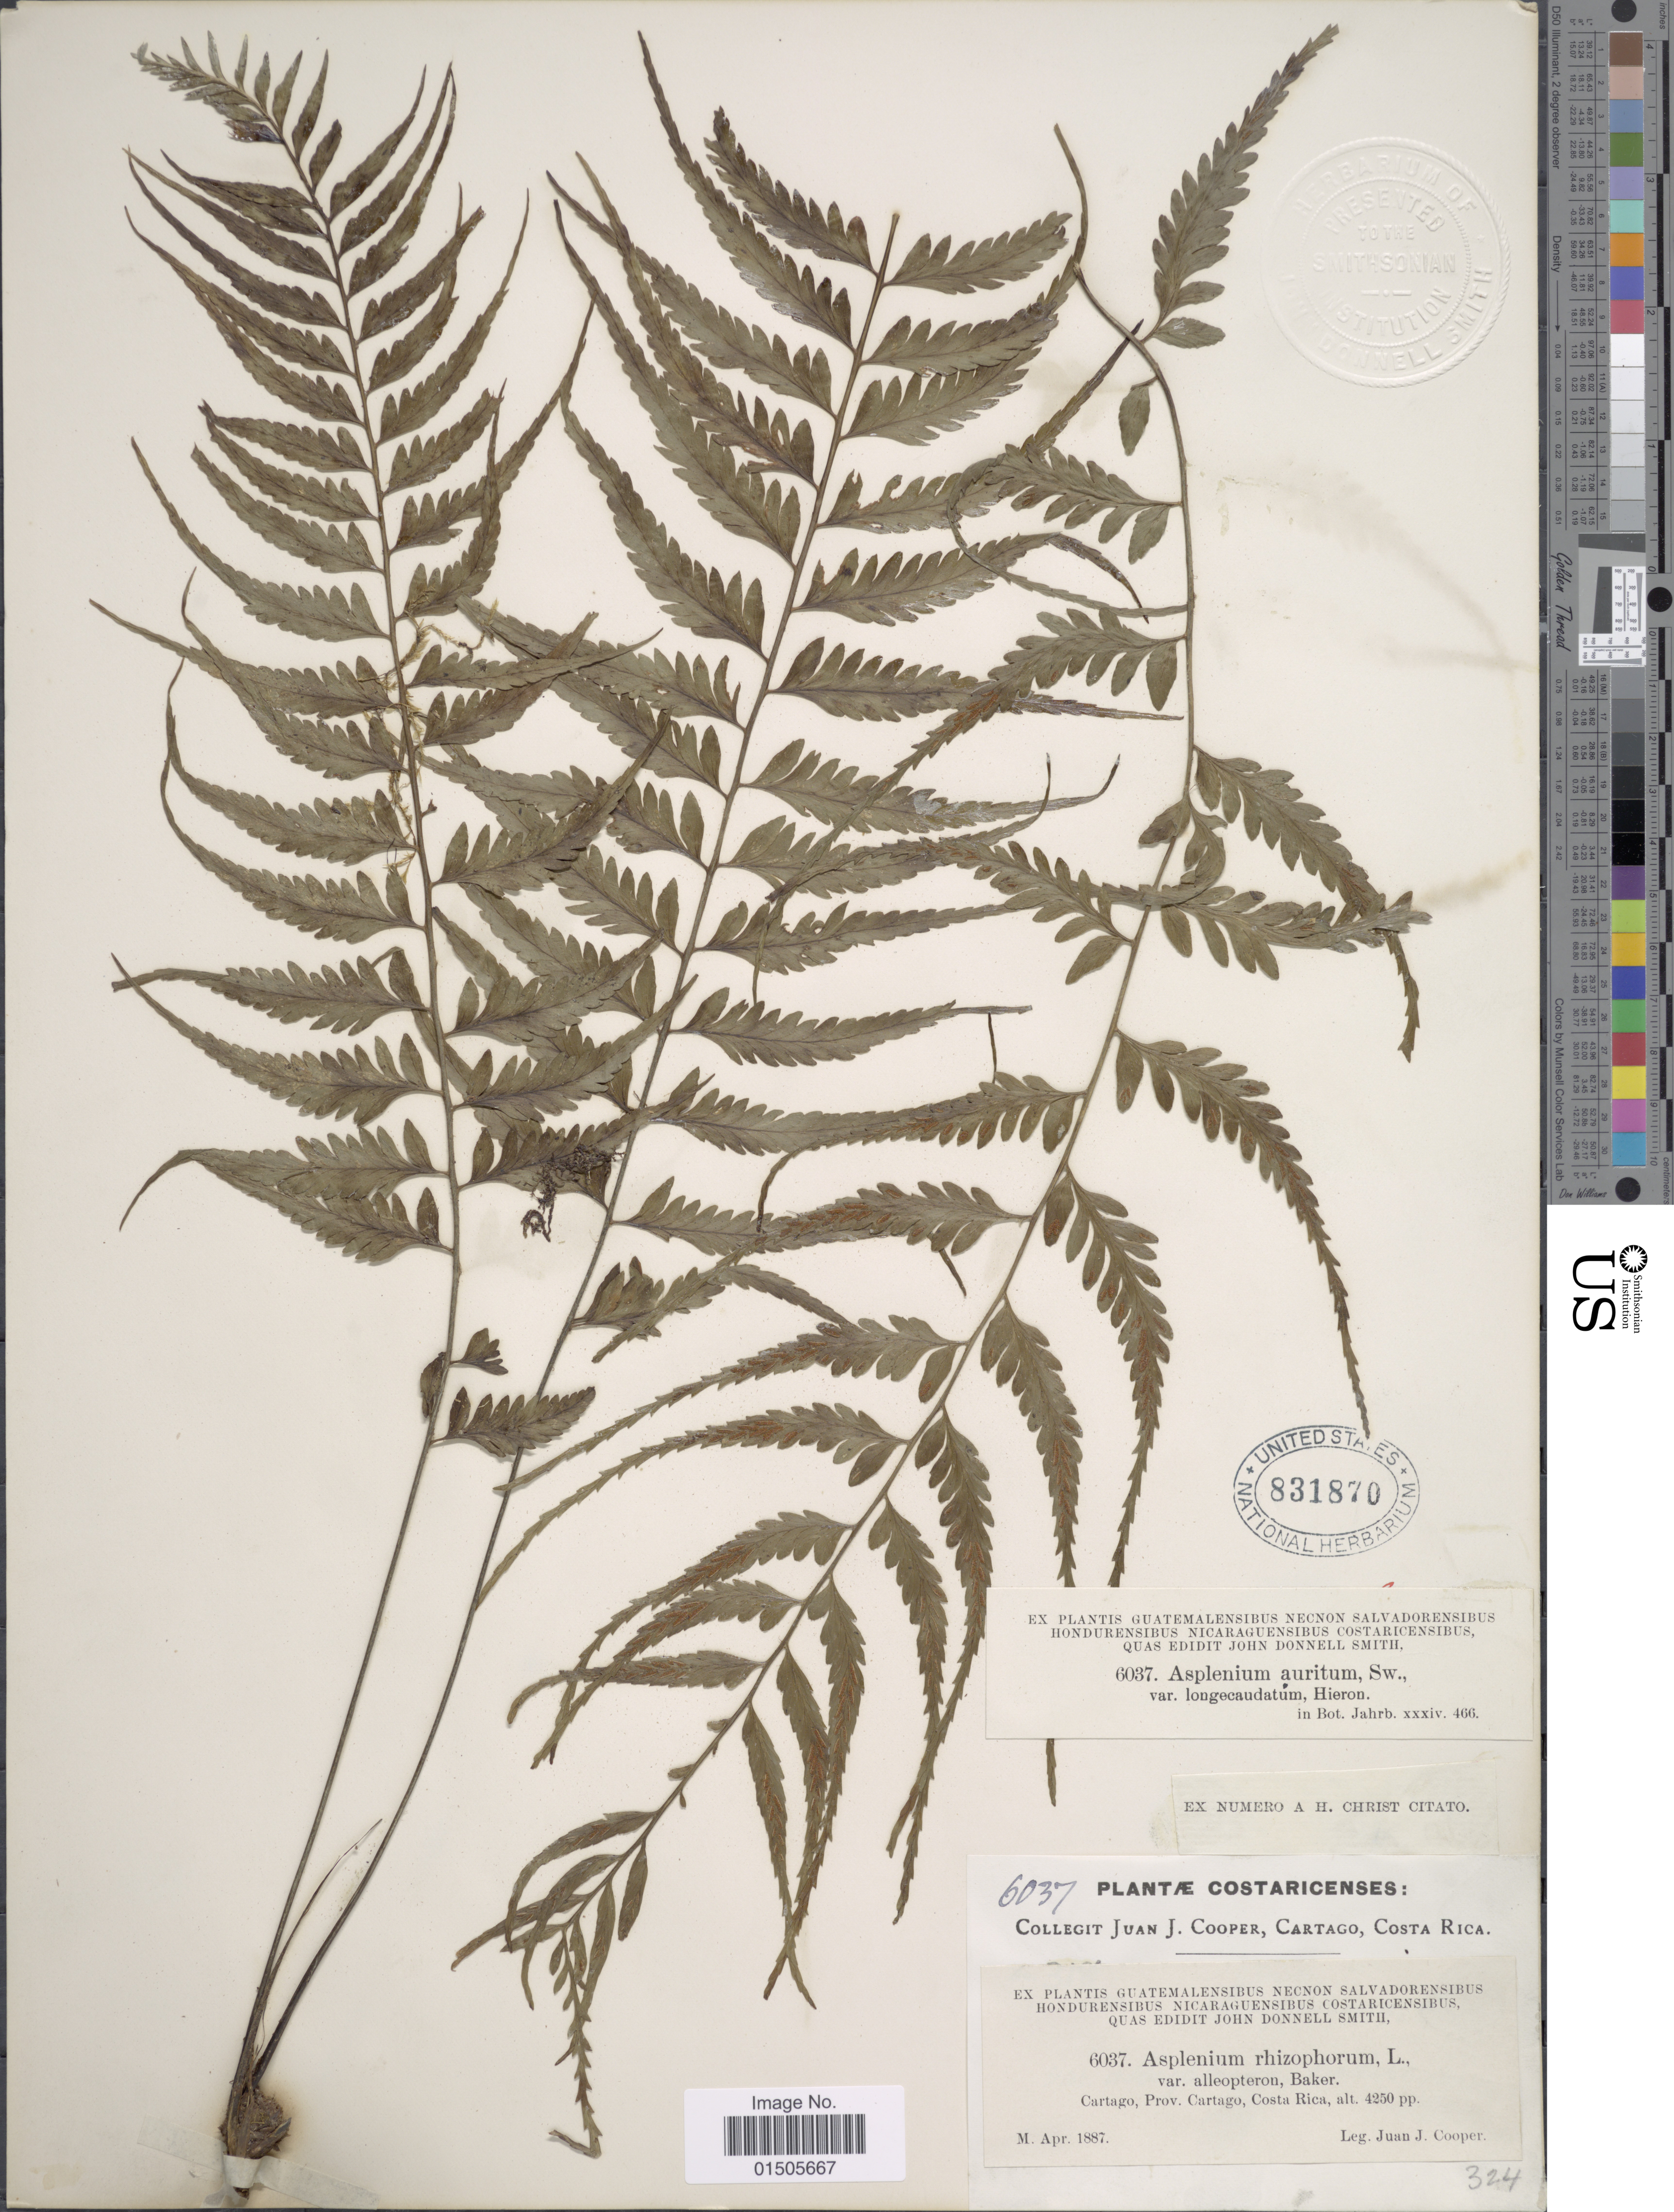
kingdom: Plantae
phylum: Tracheophyta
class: Polypodiopsida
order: Polypodiales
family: Aspleniaceae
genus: Asplenium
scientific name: Asplenium auritum var. intermedium ined.?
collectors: J. J. Cooper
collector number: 6037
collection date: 1887-04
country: Costa Rica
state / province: Cartago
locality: Cartago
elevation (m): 1295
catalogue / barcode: US 831870